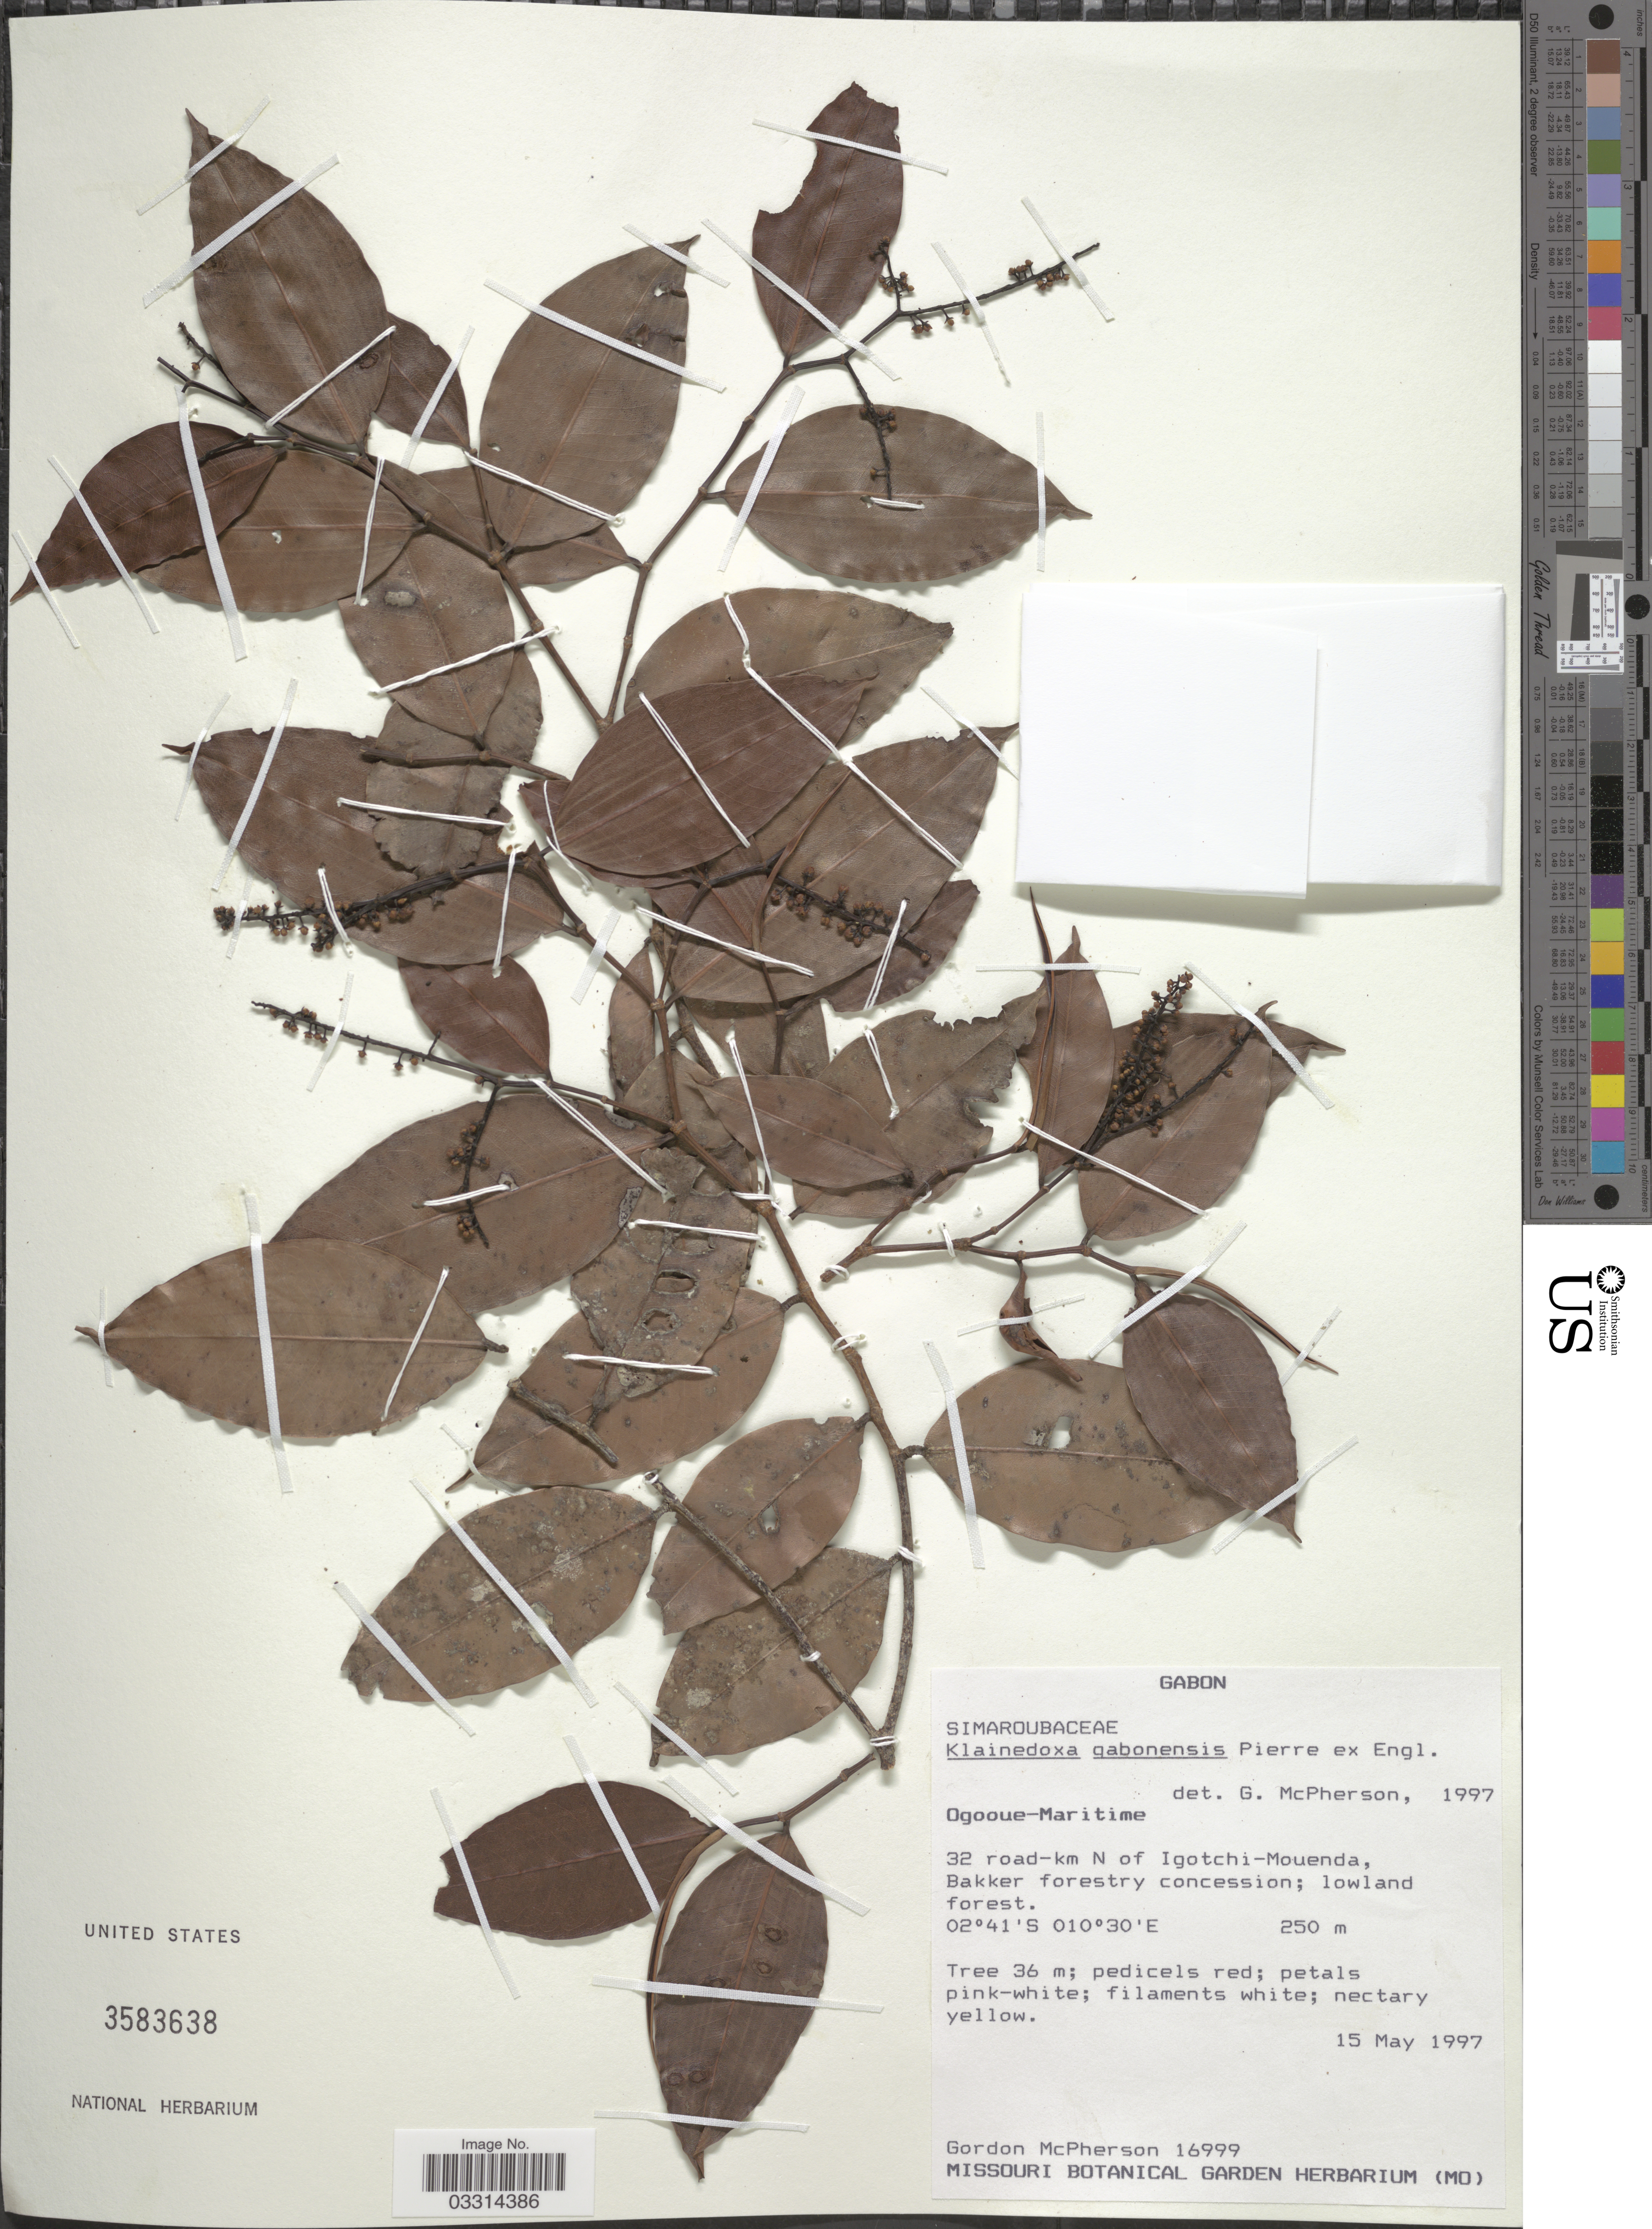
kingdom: Plantae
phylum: Tracheophyta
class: Magnoliopsida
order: Malpighiales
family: Irvingiaceae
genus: Klainedoxa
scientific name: Klainedoxa gabonensis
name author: Pierre ex Engl.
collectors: G. D. McPherson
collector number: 16999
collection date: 1997-05-15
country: Gabon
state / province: Ogooue-Maritime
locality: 32 road-km N of Igotchi-Mouenda, Bakker forestry concession.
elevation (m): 250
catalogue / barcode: US 3583638